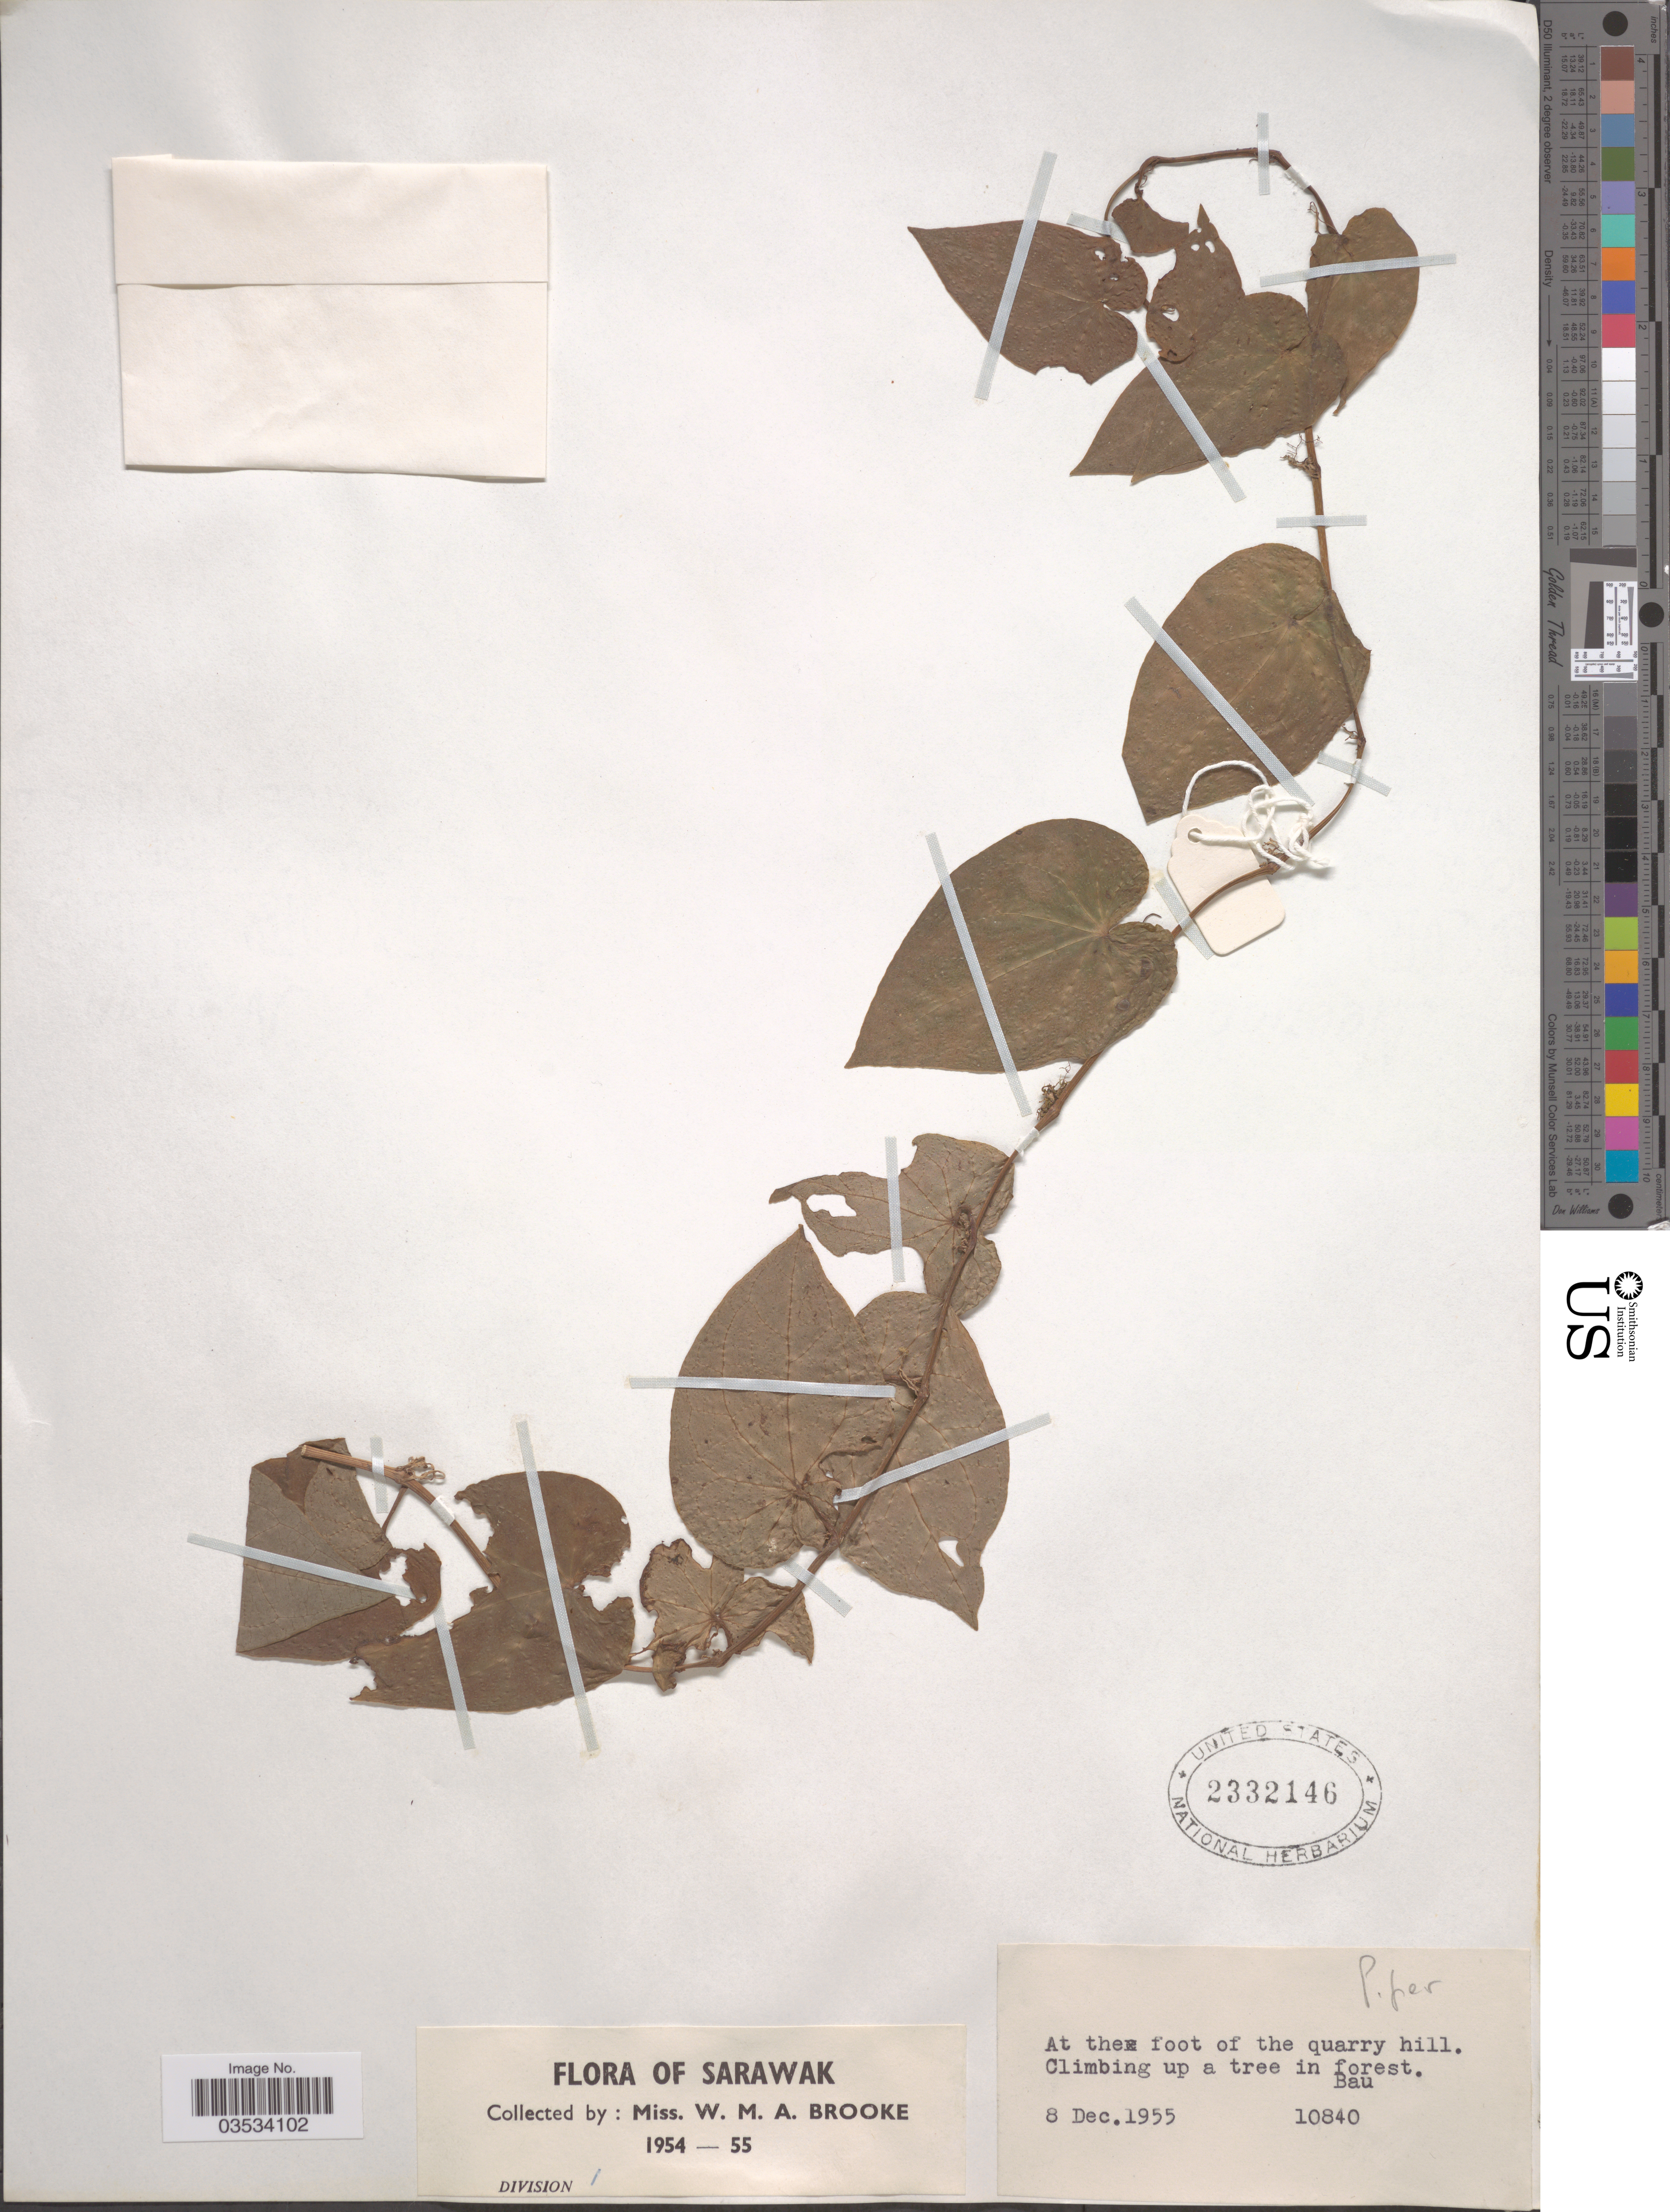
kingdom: Plantae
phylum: Tracheophyta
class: Magnoliopsida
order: Piperales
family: Piperaceae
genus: Piper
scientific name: Piper sp.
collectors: W. Brooke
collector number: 10840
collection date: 1955-12-08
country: Malaysia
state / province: Sarawak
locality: Division 1. [unsure placement] Bau.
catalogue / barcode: US 8332146